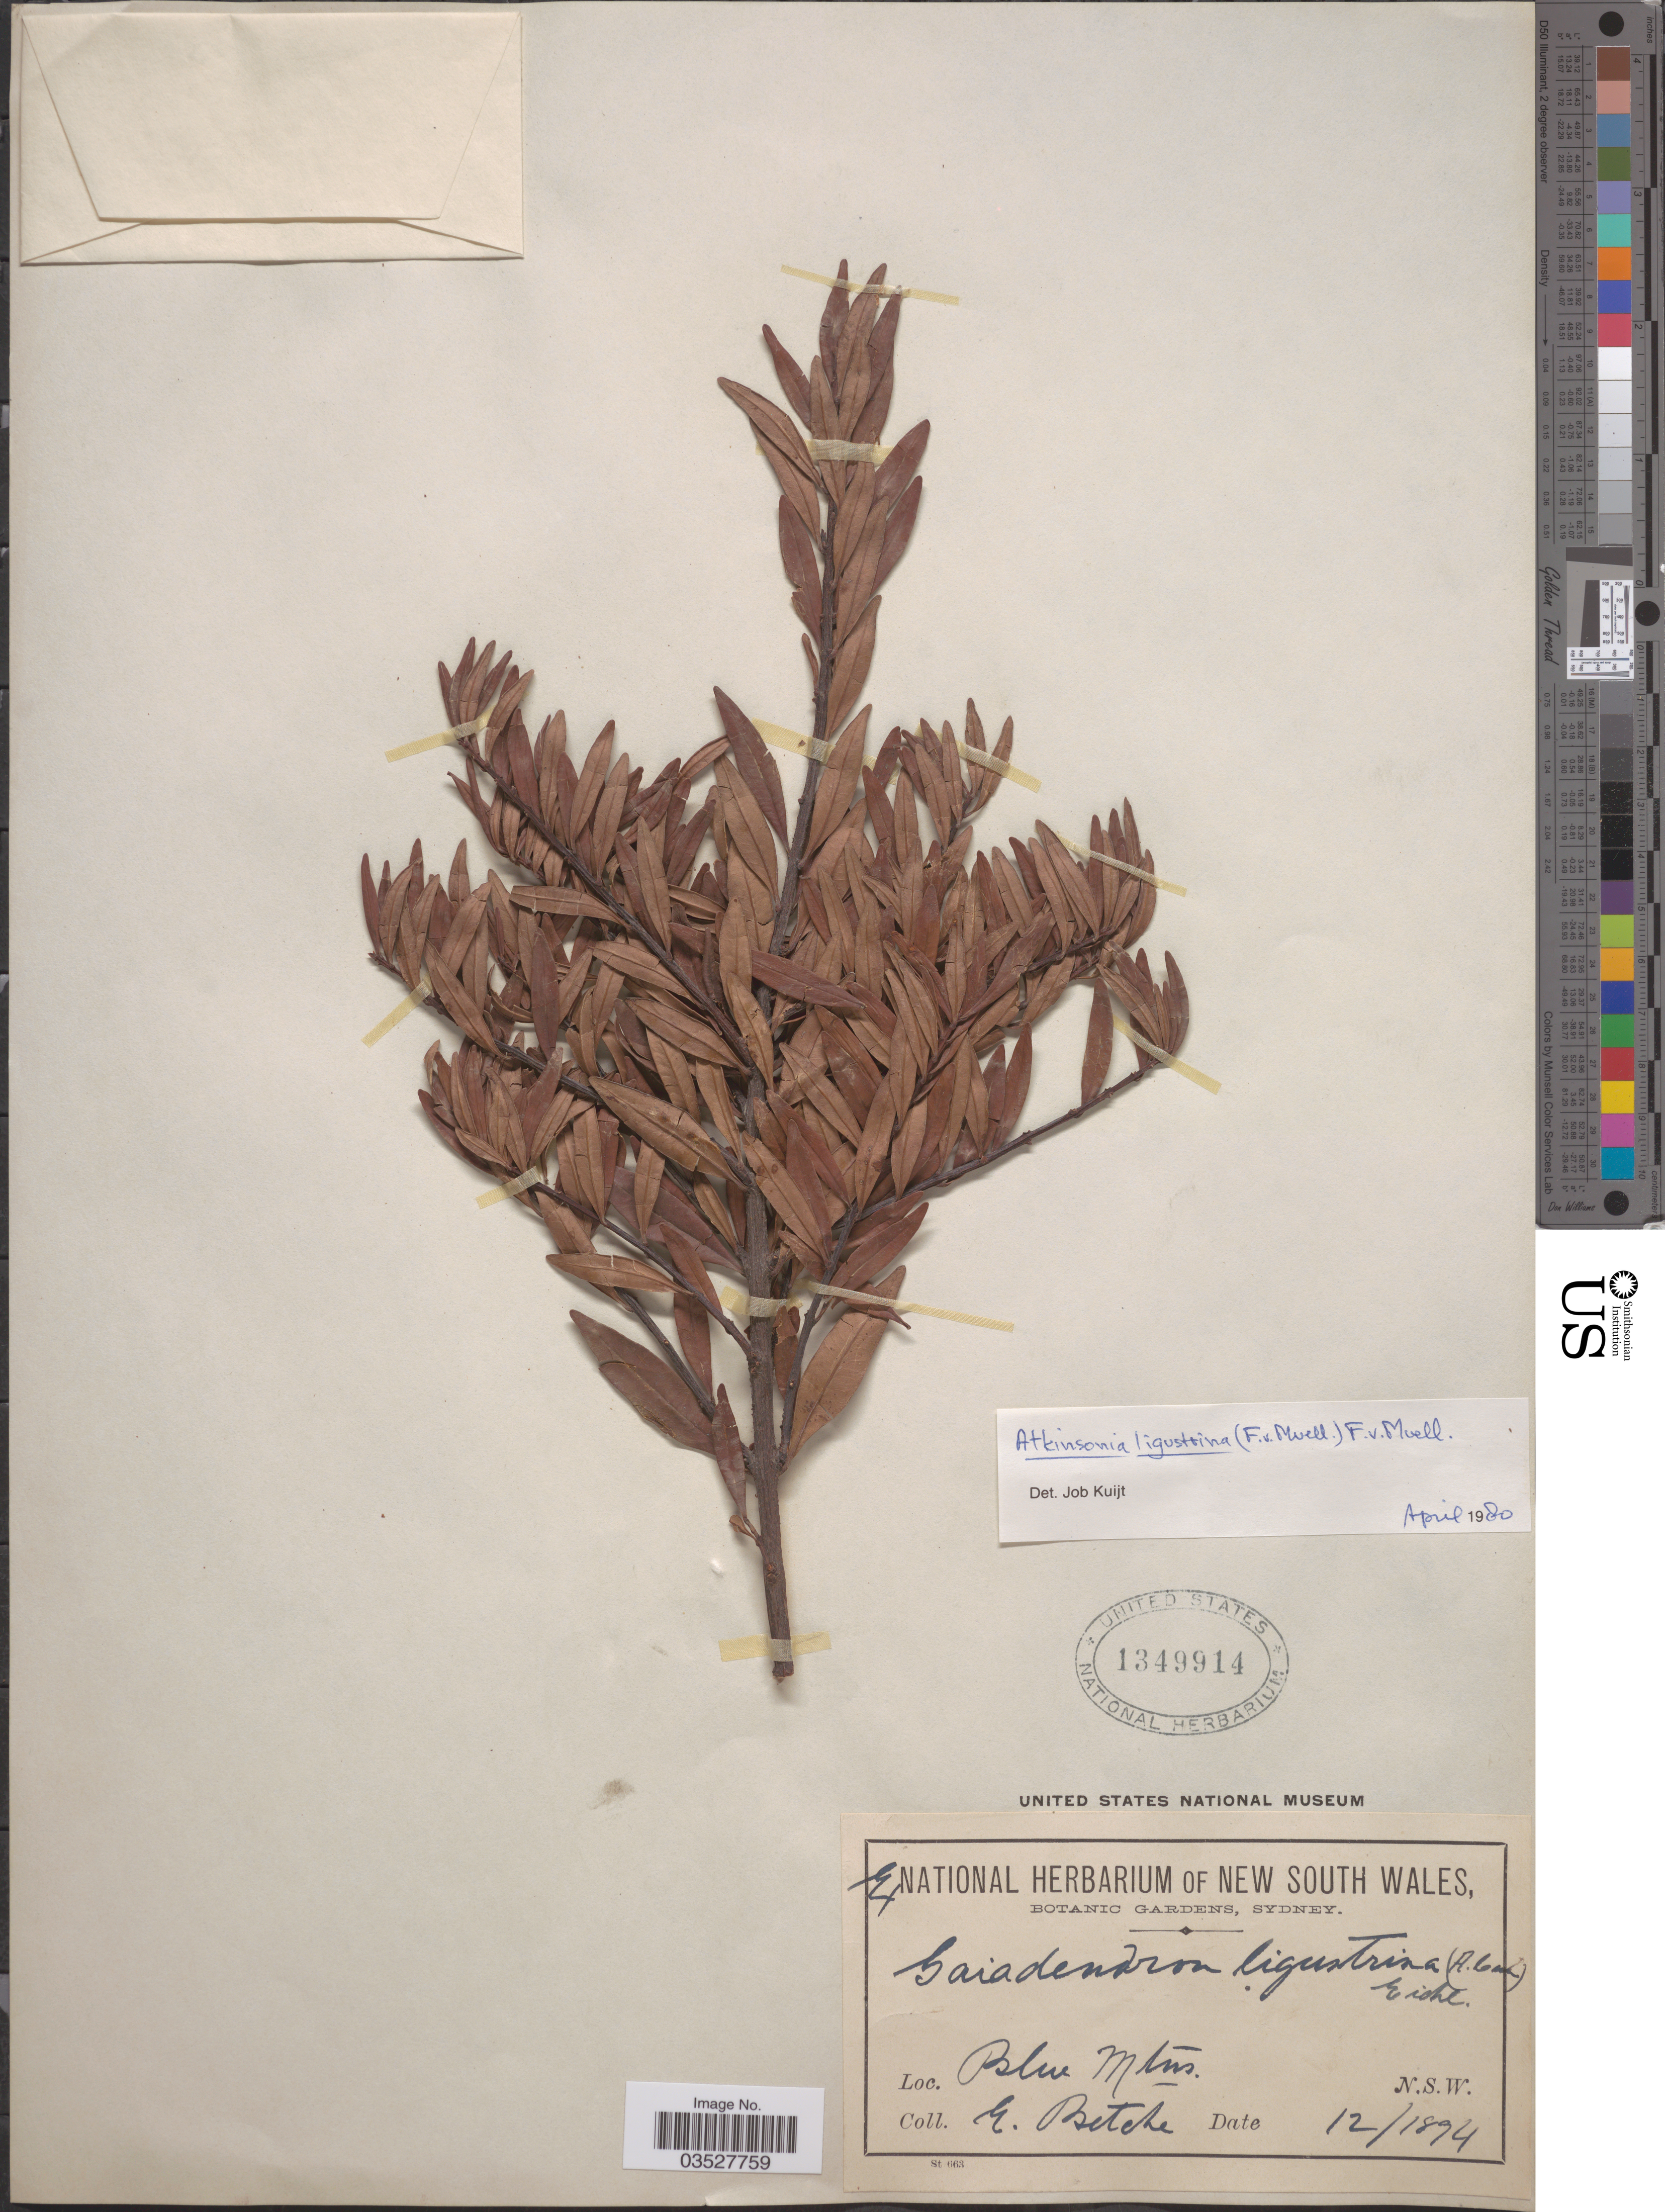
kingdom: Plantae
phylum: Tracheophyta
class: Magnoliopsida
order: Santalales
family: Loranthaceae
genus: Atkinsonia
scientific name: Atkinsonia ligustrina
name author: F. Muell.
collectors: E. Betche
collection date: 1894-12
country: Australia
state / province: New South Wales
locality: Blue Mtns.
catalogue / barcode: US 1349914